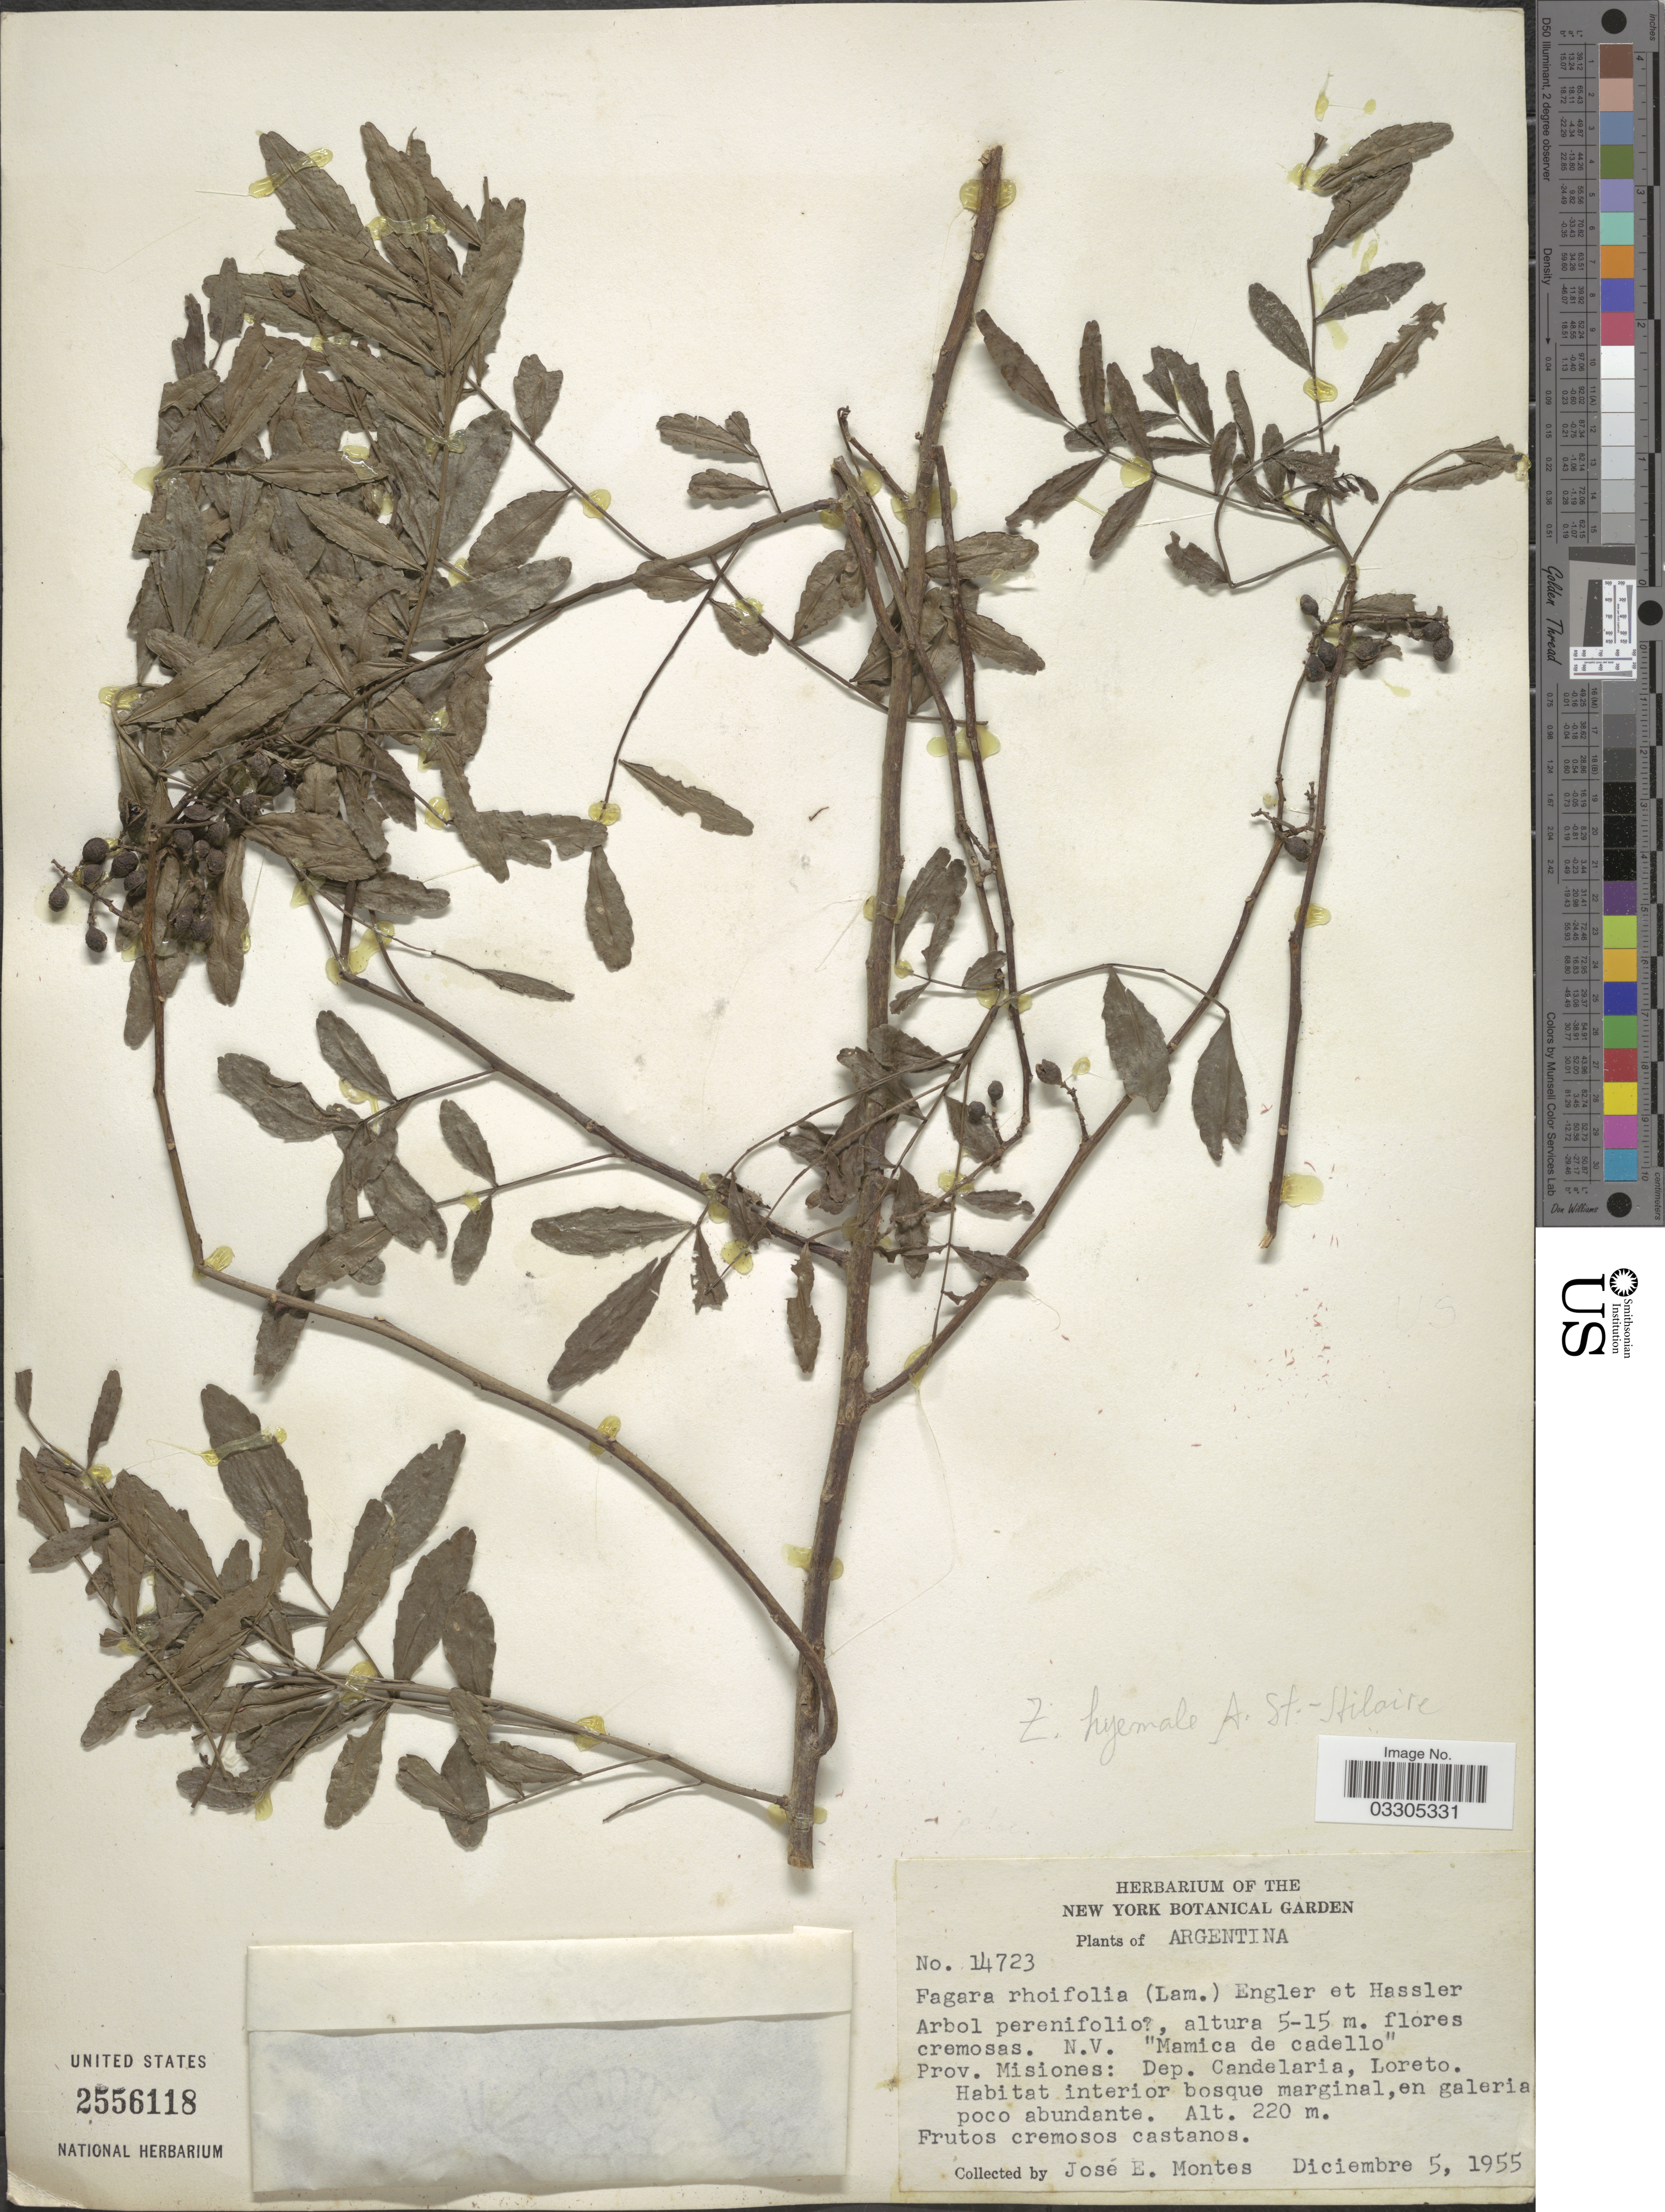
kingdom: Plantae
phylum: Tracheophyta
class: Magnoliopsida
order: Sapindales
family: Rutaceae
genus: Zanthoxylum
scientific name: Zanthoxylum hiemalis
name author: A. St.-Hil.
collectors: J. E. Montes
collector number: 14723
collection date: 1955-12-05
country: Argentina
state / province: Misiones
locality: Dep. Candelaria, Loreto.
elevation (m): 220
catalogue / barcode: US 2556118